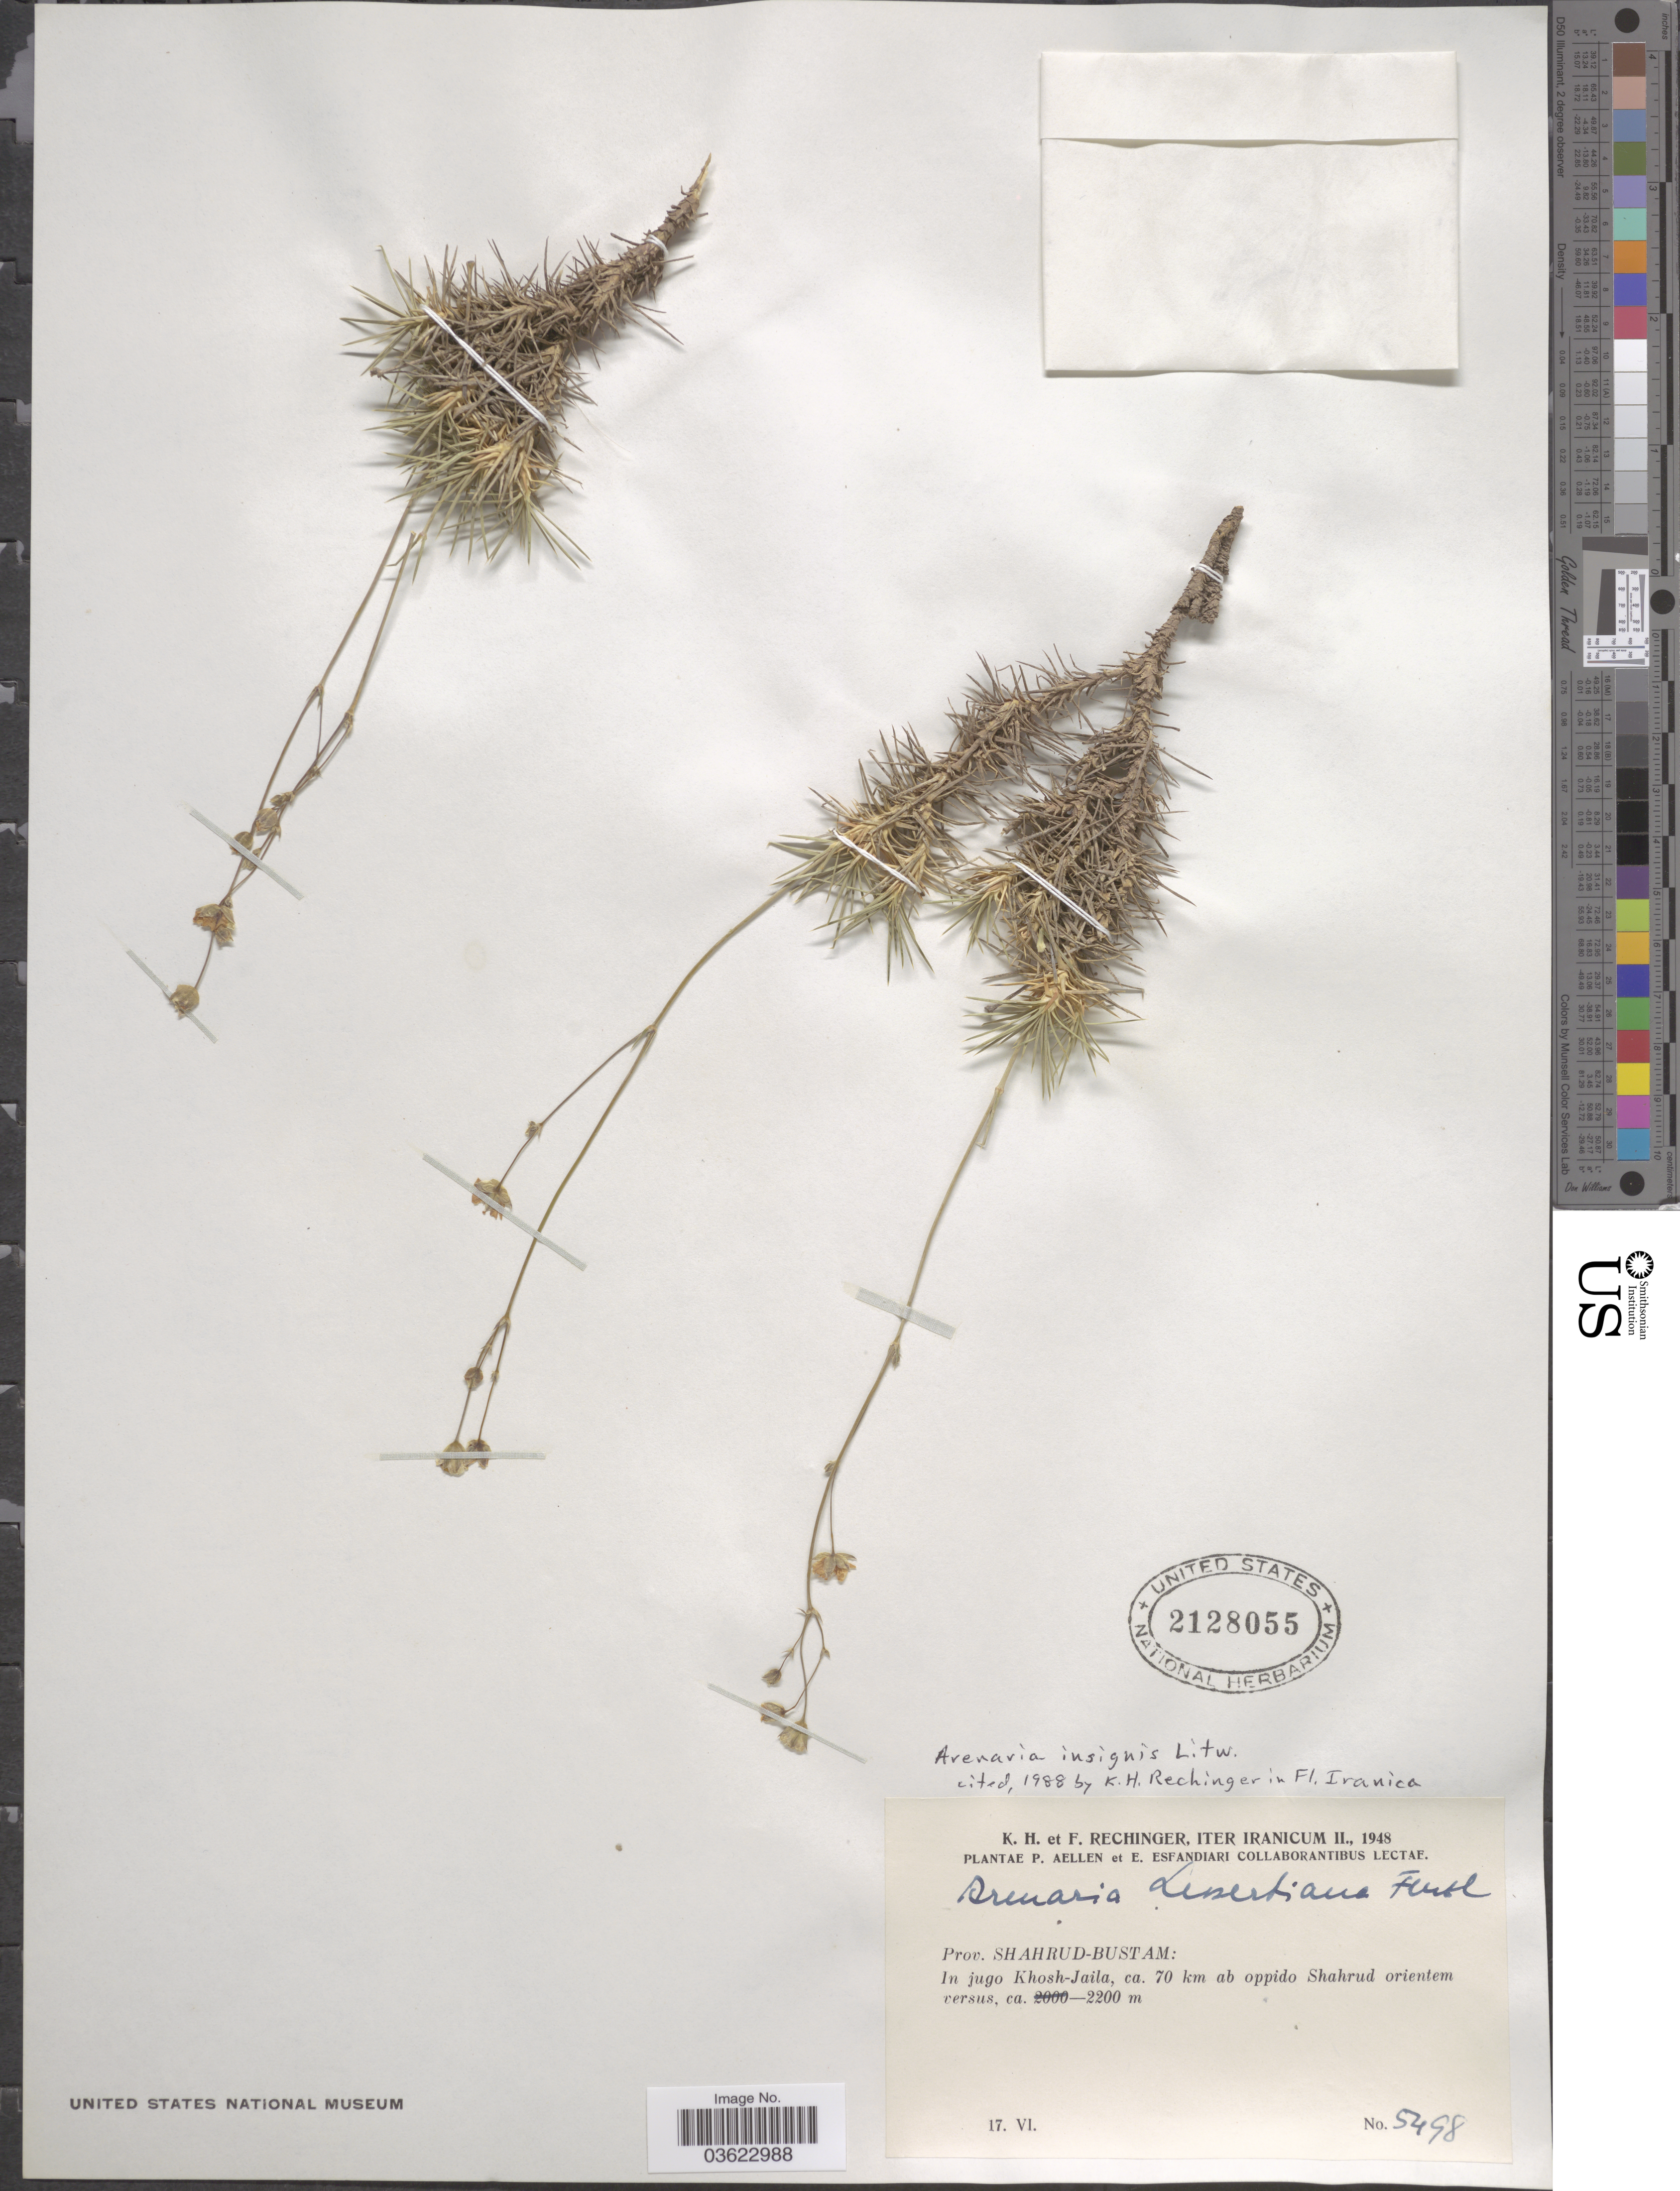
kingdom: Plantae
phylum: Tracheophyta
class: Magnoliopsida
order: Caryophyllales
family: Caryophyllaceae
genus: Eremogone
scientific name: Eremogone insignis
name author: (Litv.) Ikonn.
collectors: K. H. Rechinger & F. Rechinger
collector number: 5498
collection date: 1948-06-17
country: Iran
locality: Prov. Sharud-Bustam: In jugo Khosh-Jaila, ca. 70 km ab oppido Shahrud orientem versus.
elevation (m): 2200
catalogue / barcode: US 2128055